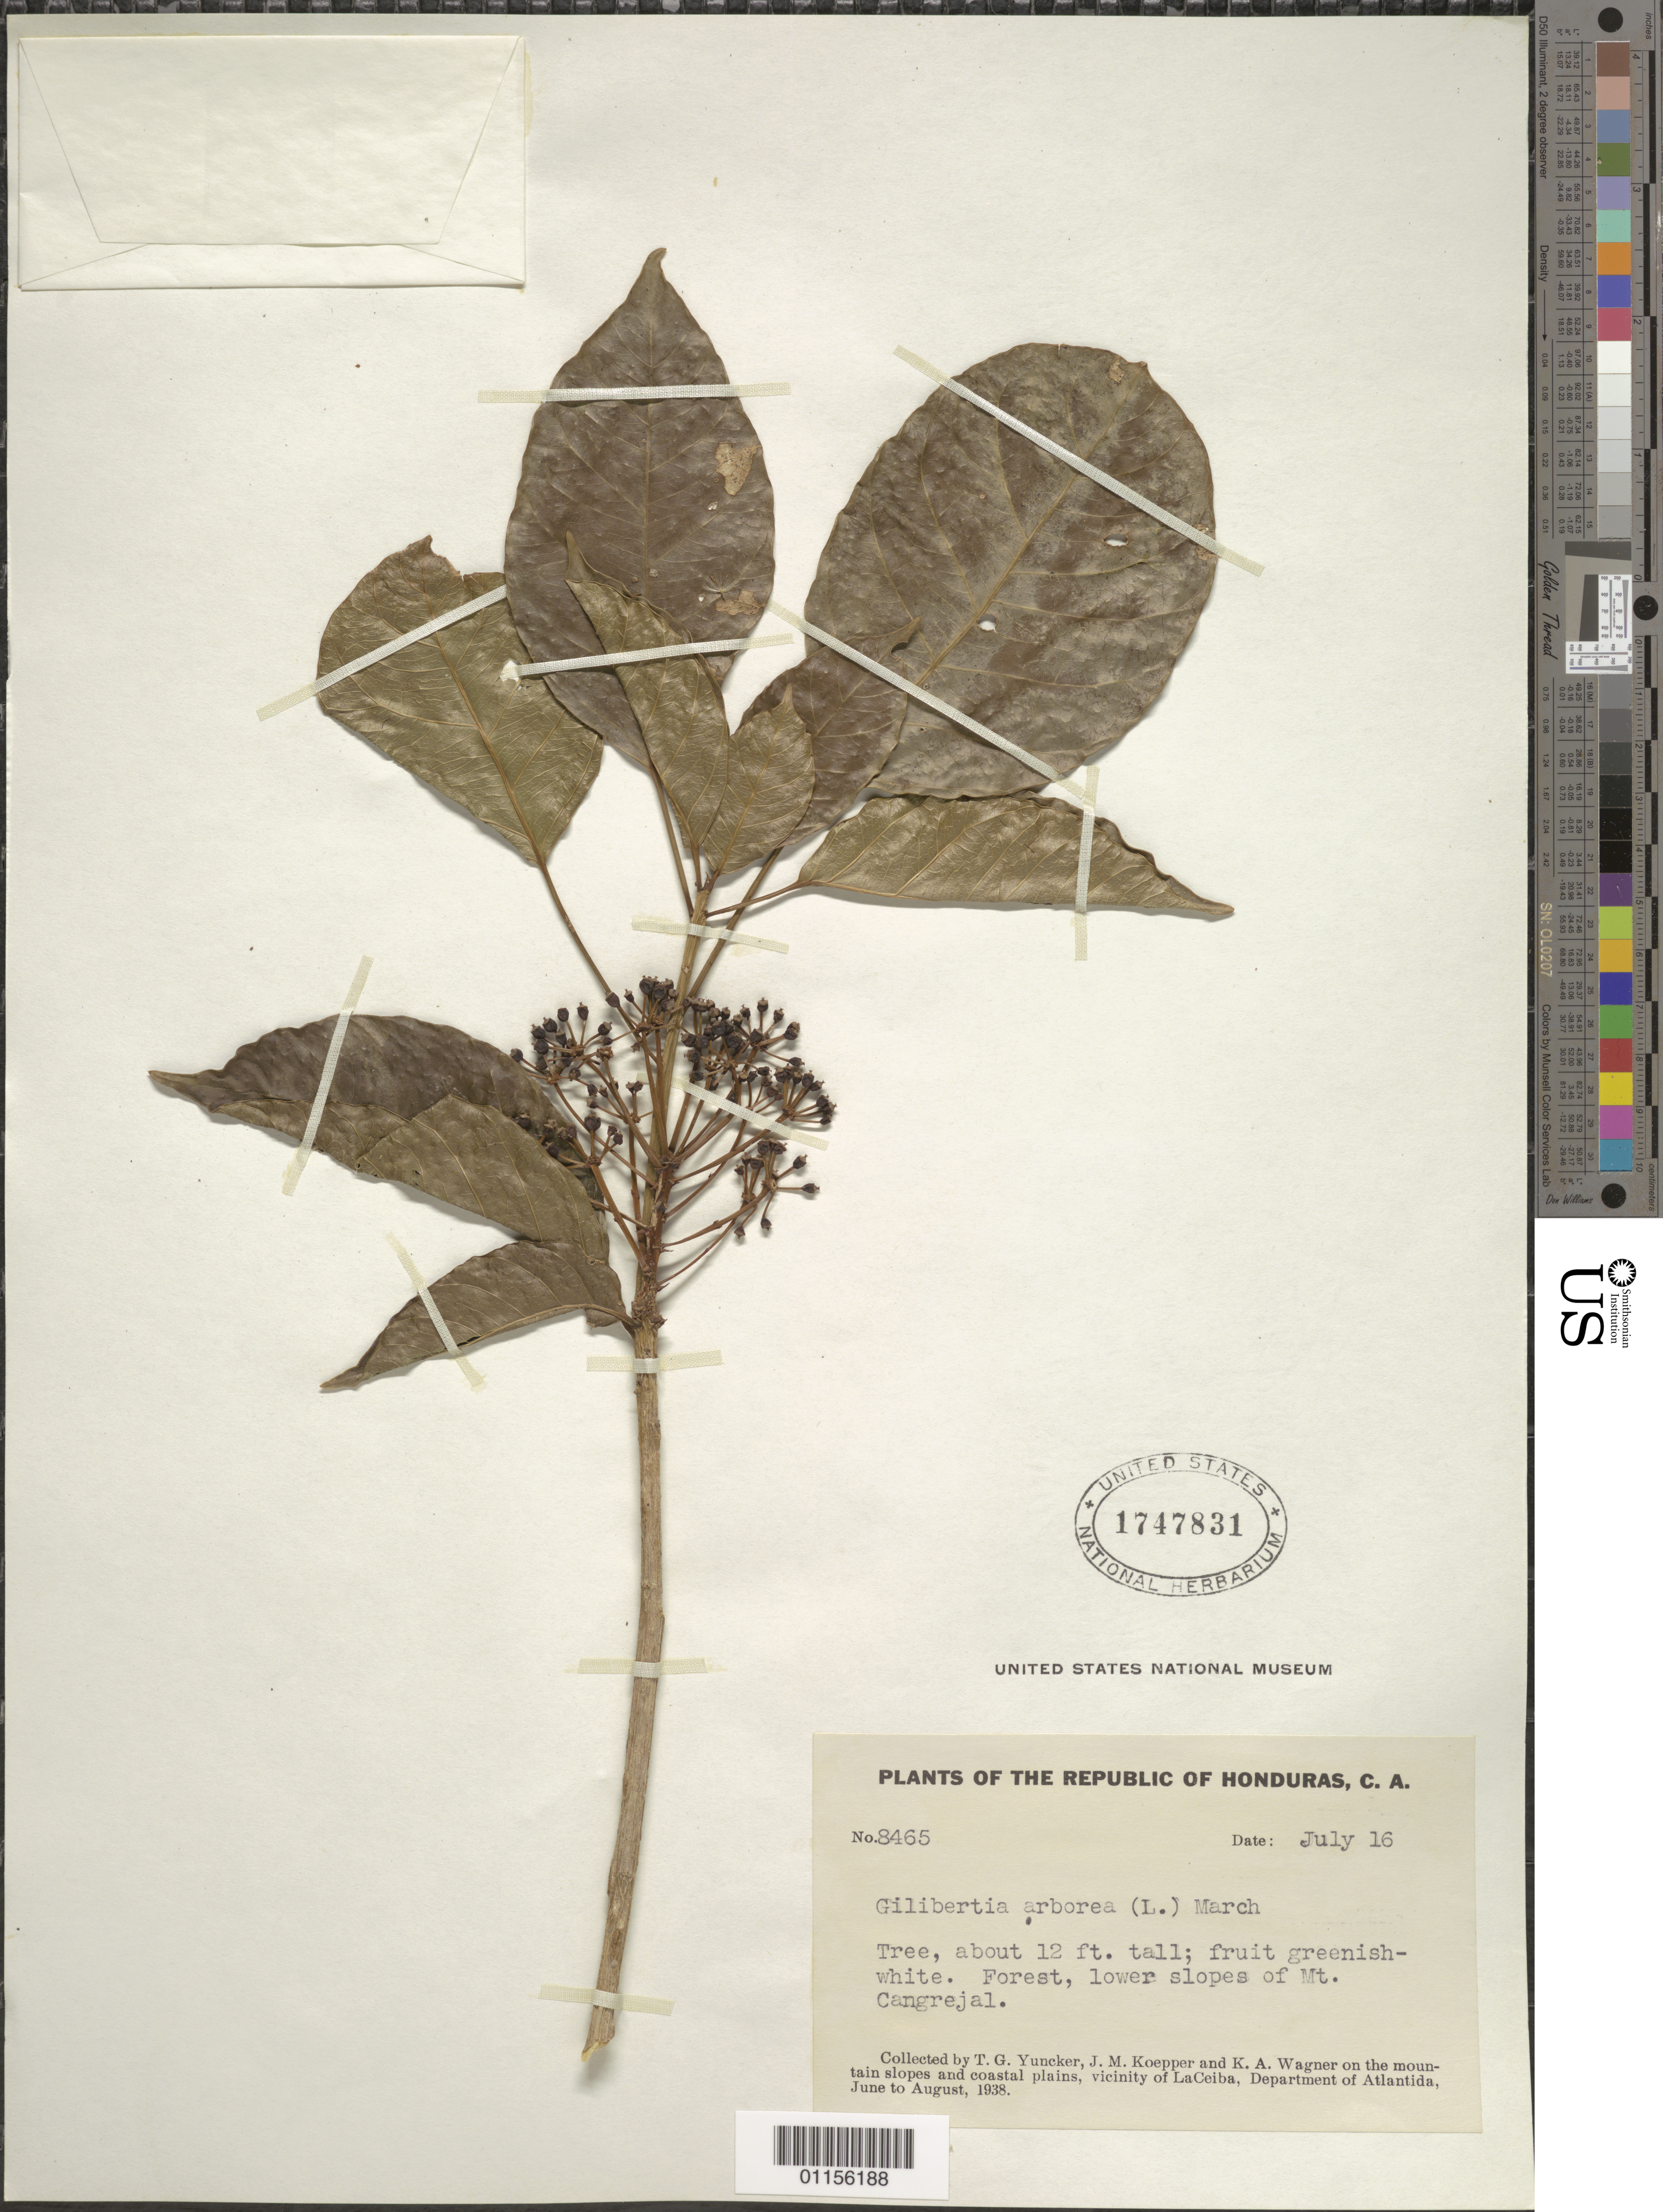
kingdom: Plantae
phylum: Tracheophyta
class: Magnoliopsida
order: Apiales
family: Araliaceae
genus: Dendropanax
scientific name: Dendropanax arboreus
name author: (L.) Decne. & Planch.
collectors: T. G. Yuncker, J. M. Koepper & K. A. Wagner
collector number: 8465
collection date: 1938-07-16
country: Honduras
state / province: Atlántida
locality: Vicinity of La Ceiba. Lower slopes of Mt Cangrejal.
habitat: Tree, on the lower mountain slopes and coastal plains.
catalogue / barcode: US 1747831